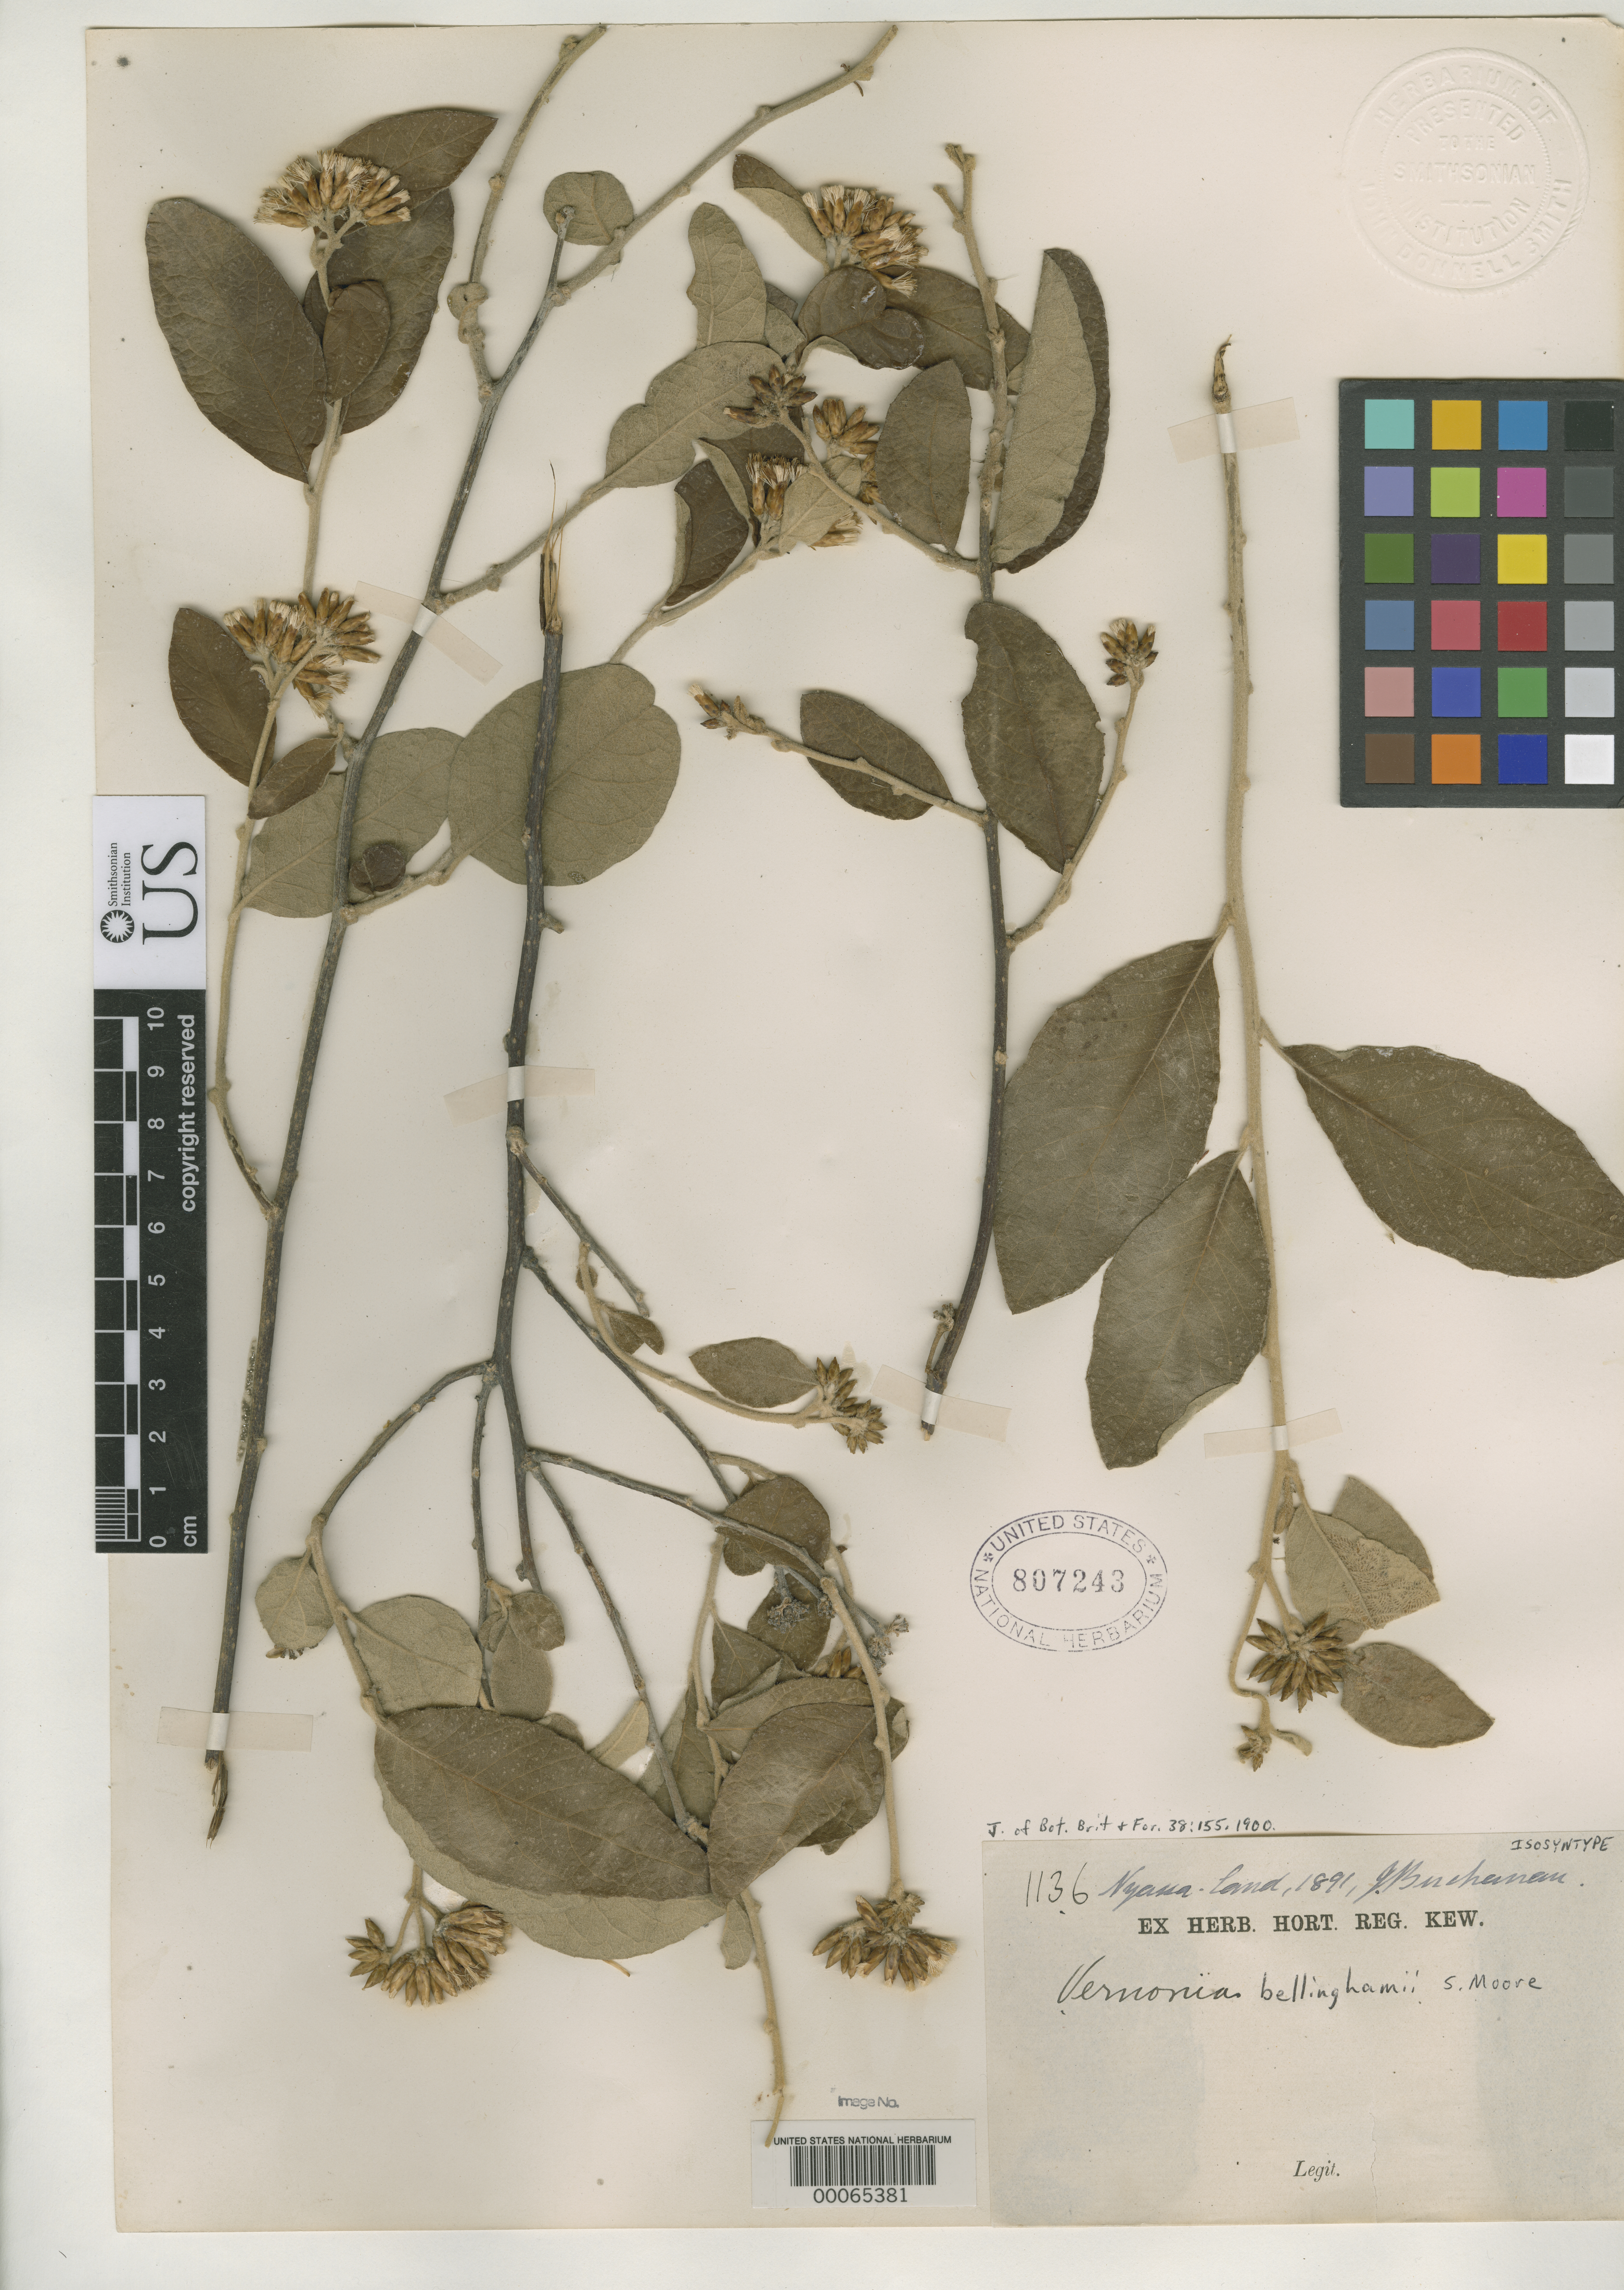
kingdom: Plantae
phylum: Tracheophyta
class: Magnoliopsida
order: Asterales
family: Asteraceae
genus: Vernonia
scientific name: Vernonia bellinghamii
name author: S. Moore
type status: Isosyntype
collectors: J. Buchanan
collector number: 1136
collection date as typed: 1891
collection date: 1891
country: Malawi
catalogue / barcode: US 807243